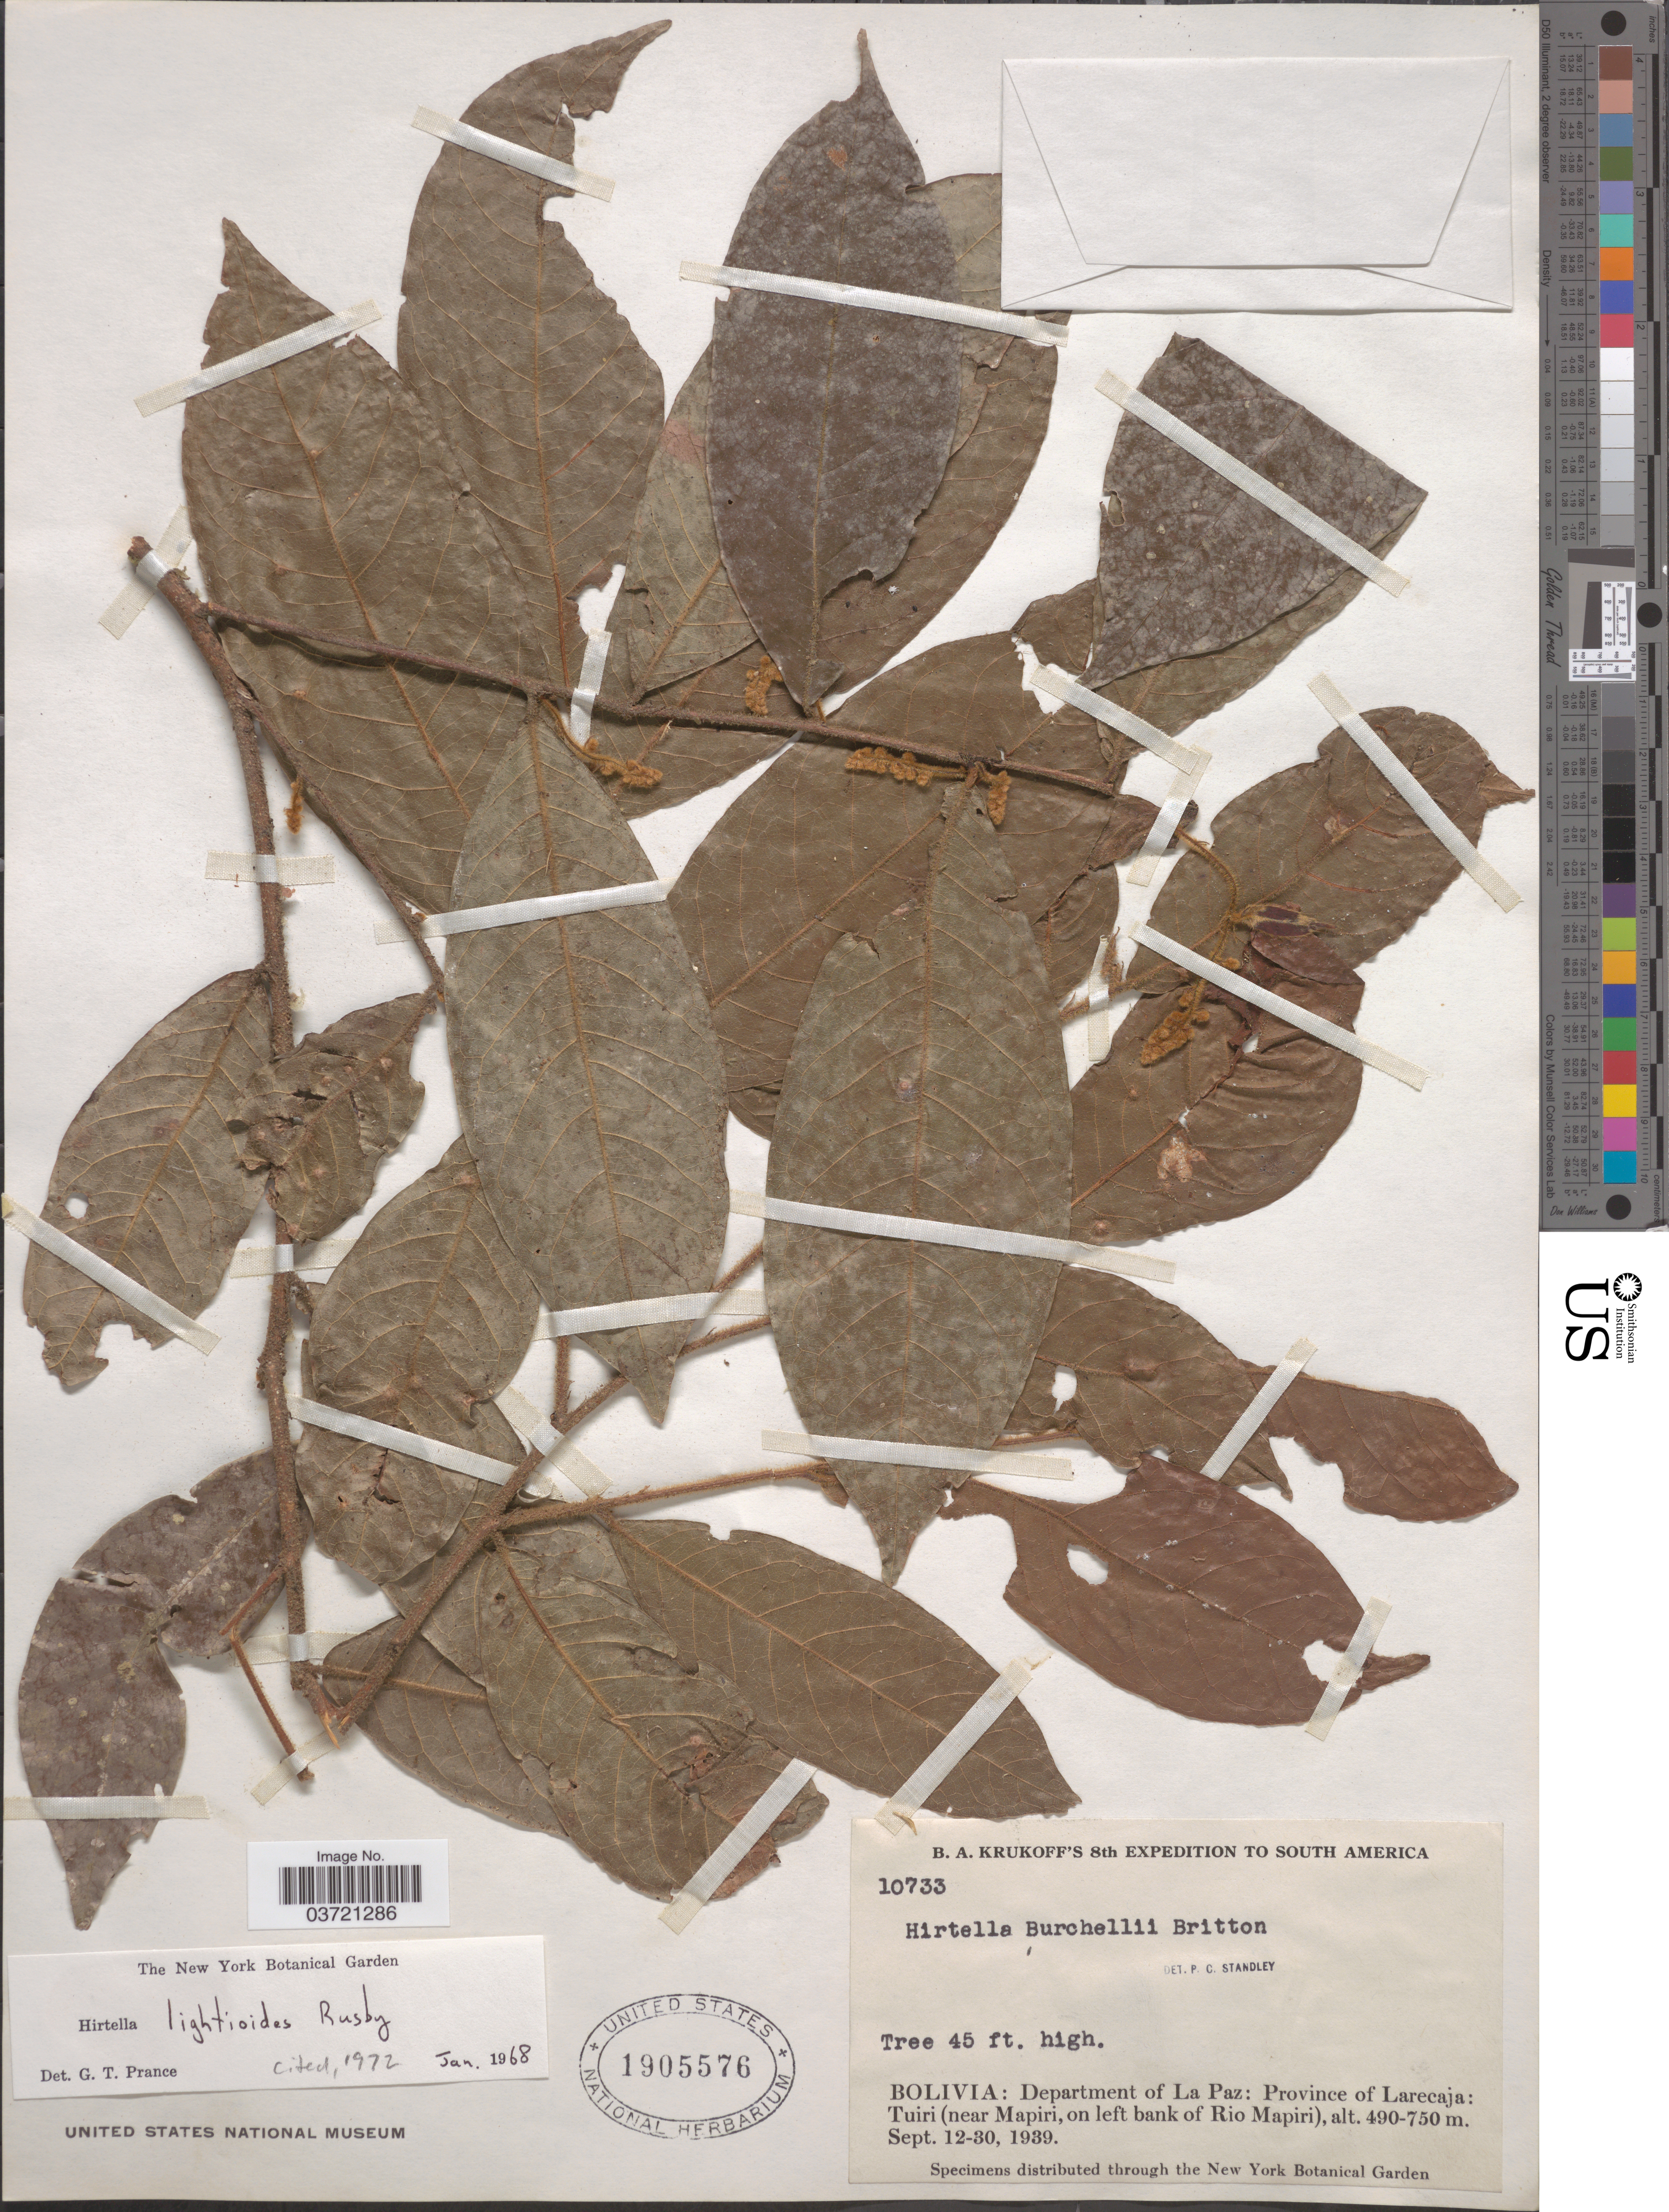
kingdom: Plantae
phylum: Tracheophyta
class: Magnoliopsida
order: Malpighiales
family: Chrysobalanaceae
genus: Hirtella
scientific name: Hirtella lightioides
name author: Rusby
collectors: B. A. Krukoff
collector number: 10733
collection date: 1939-09-12/1939-09-30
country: Bolivia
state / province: La Paz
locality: Department of La Paz: Province of Larecaja: Tuiri (near Mapiri, on left bank of Rio Mapiri).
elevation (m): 490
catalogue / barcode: US 1905576